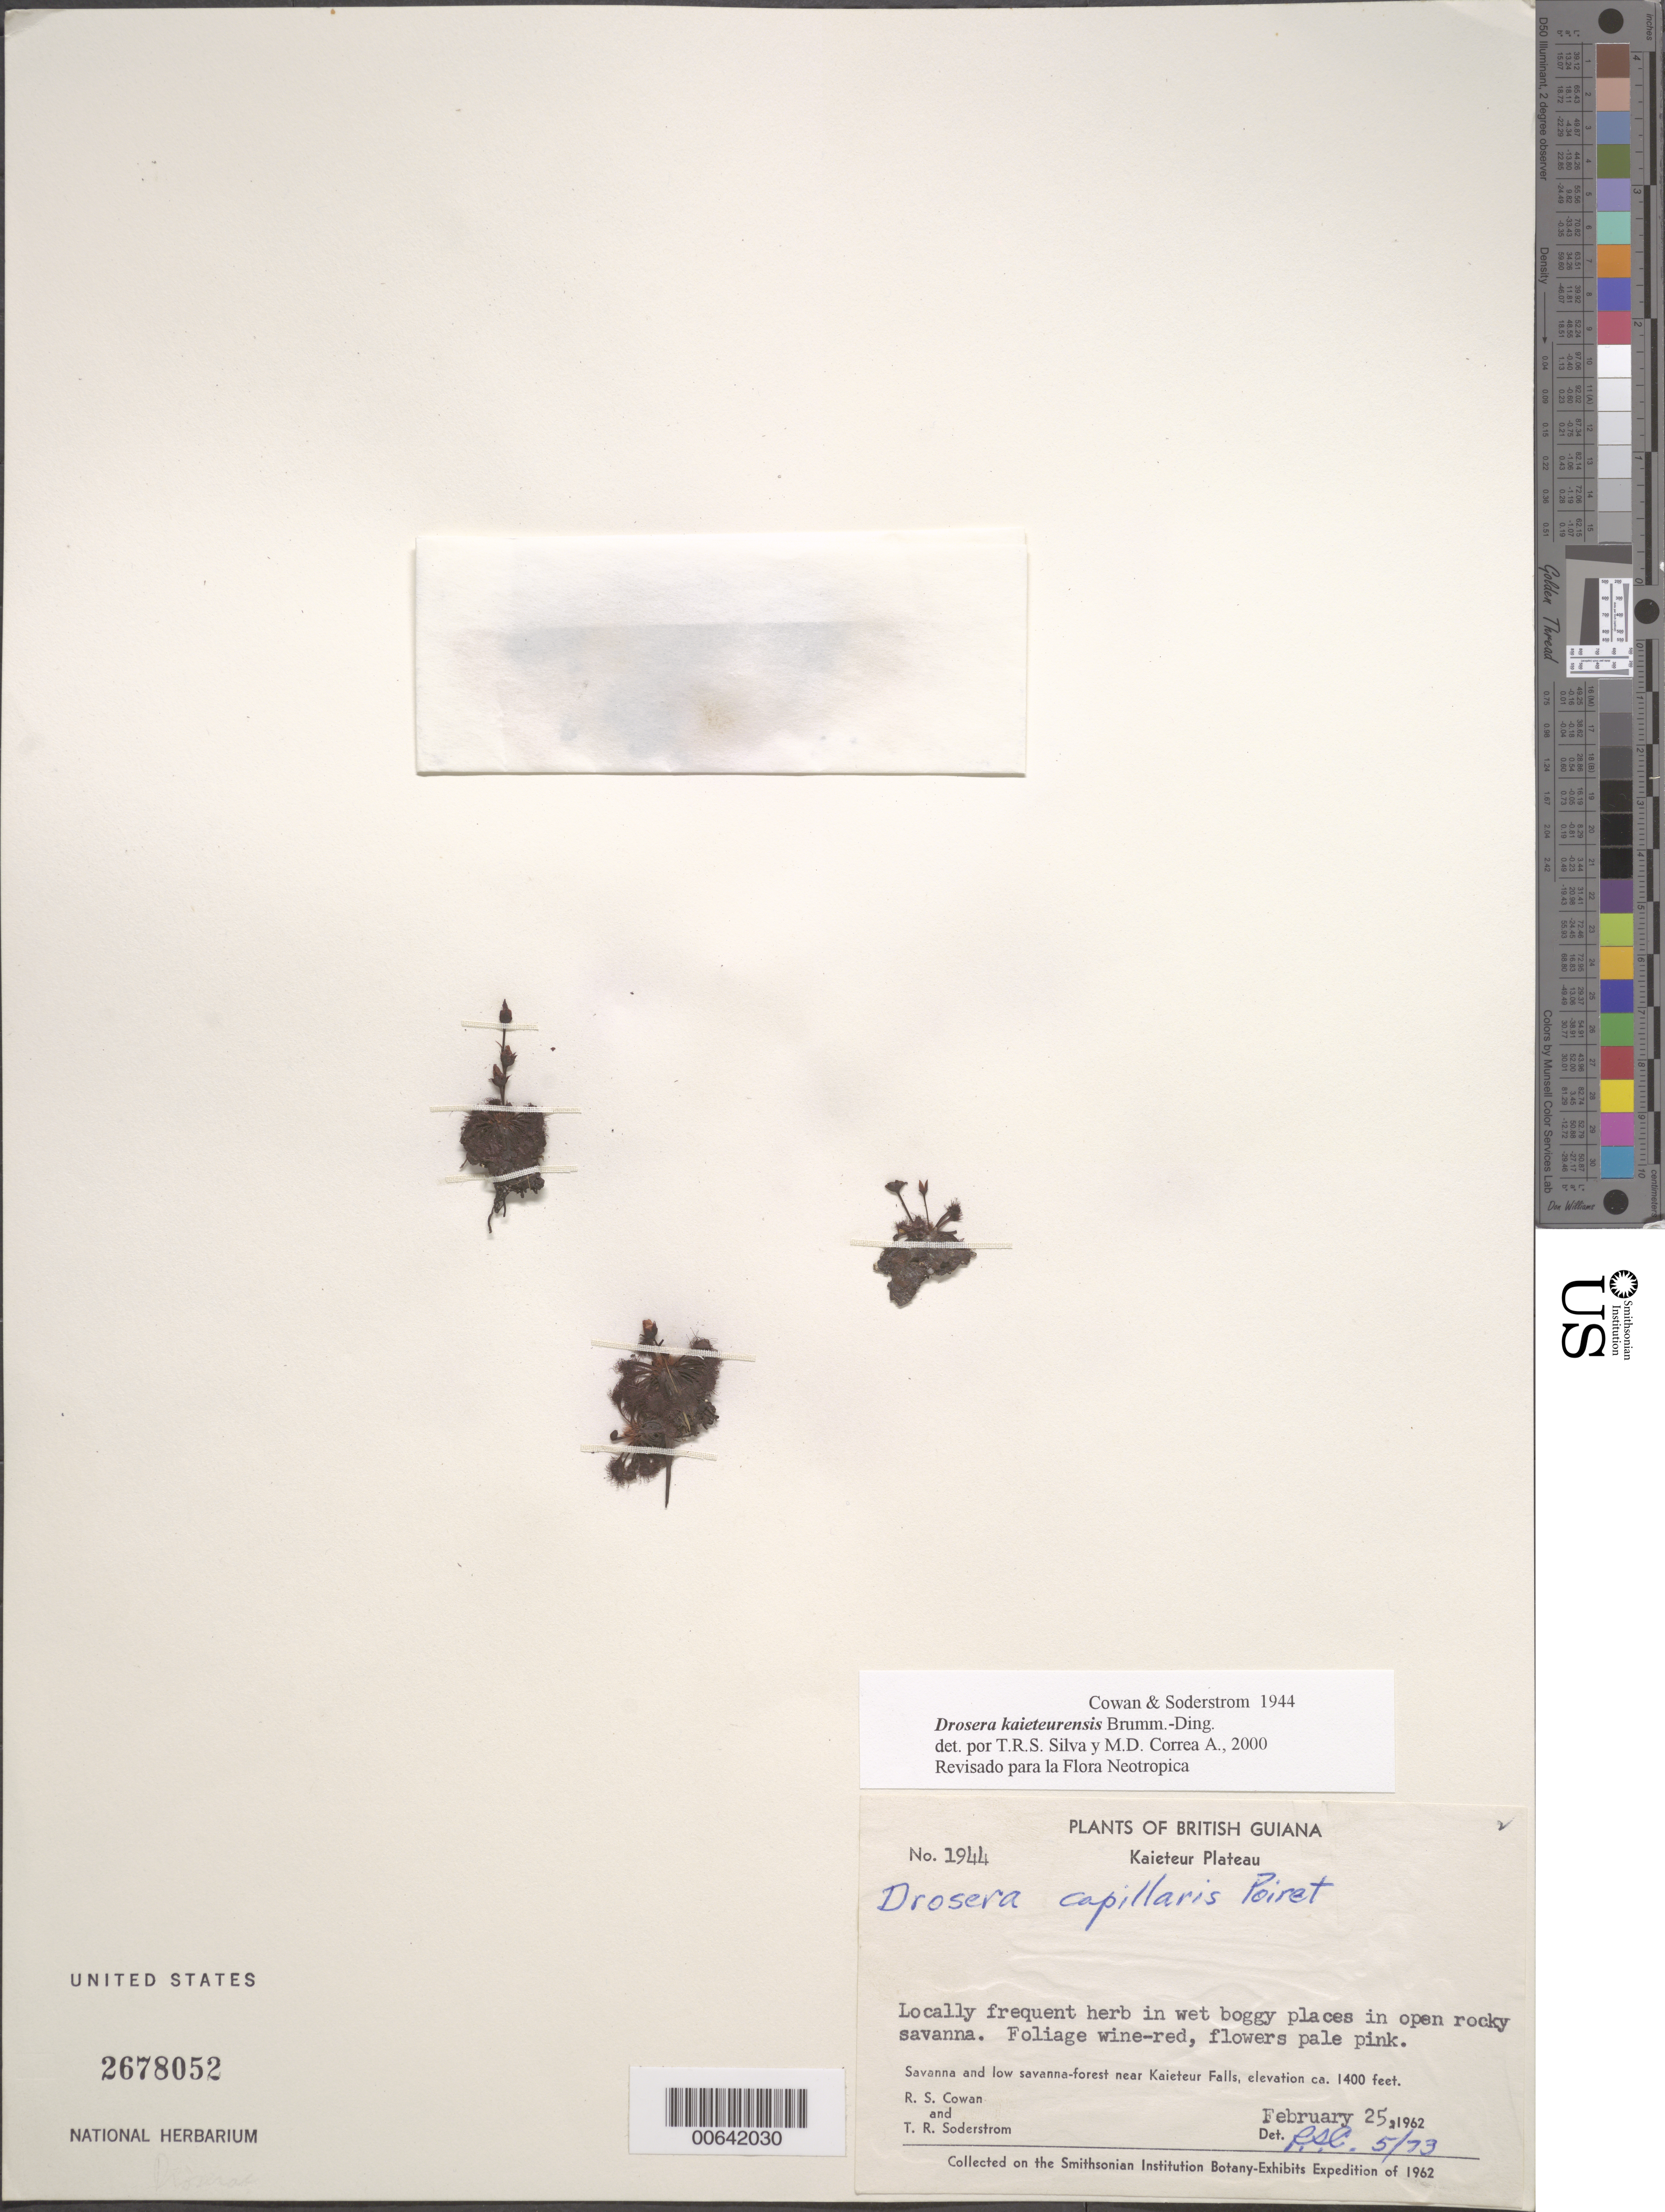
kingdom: Plantae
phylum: Tracheophyta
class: Magnoliopsida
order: Caryophyllales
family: Droseraceae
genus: Drosera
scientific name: Drosera kaieteurensis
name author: Brumm.-Ding.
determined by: Silva, T. R. S. & Correa A. , M. D.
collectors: R. S. Cowan & T. R. Soderstrom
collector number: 1944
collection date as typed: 25 Feb 1962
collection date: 1962-02-25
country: Guyana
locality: Near Kaieteur Falls, Kaietur Plateau.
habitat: In wet boggy places in open rocky savanna.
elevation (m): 427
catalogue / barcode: US 2678052